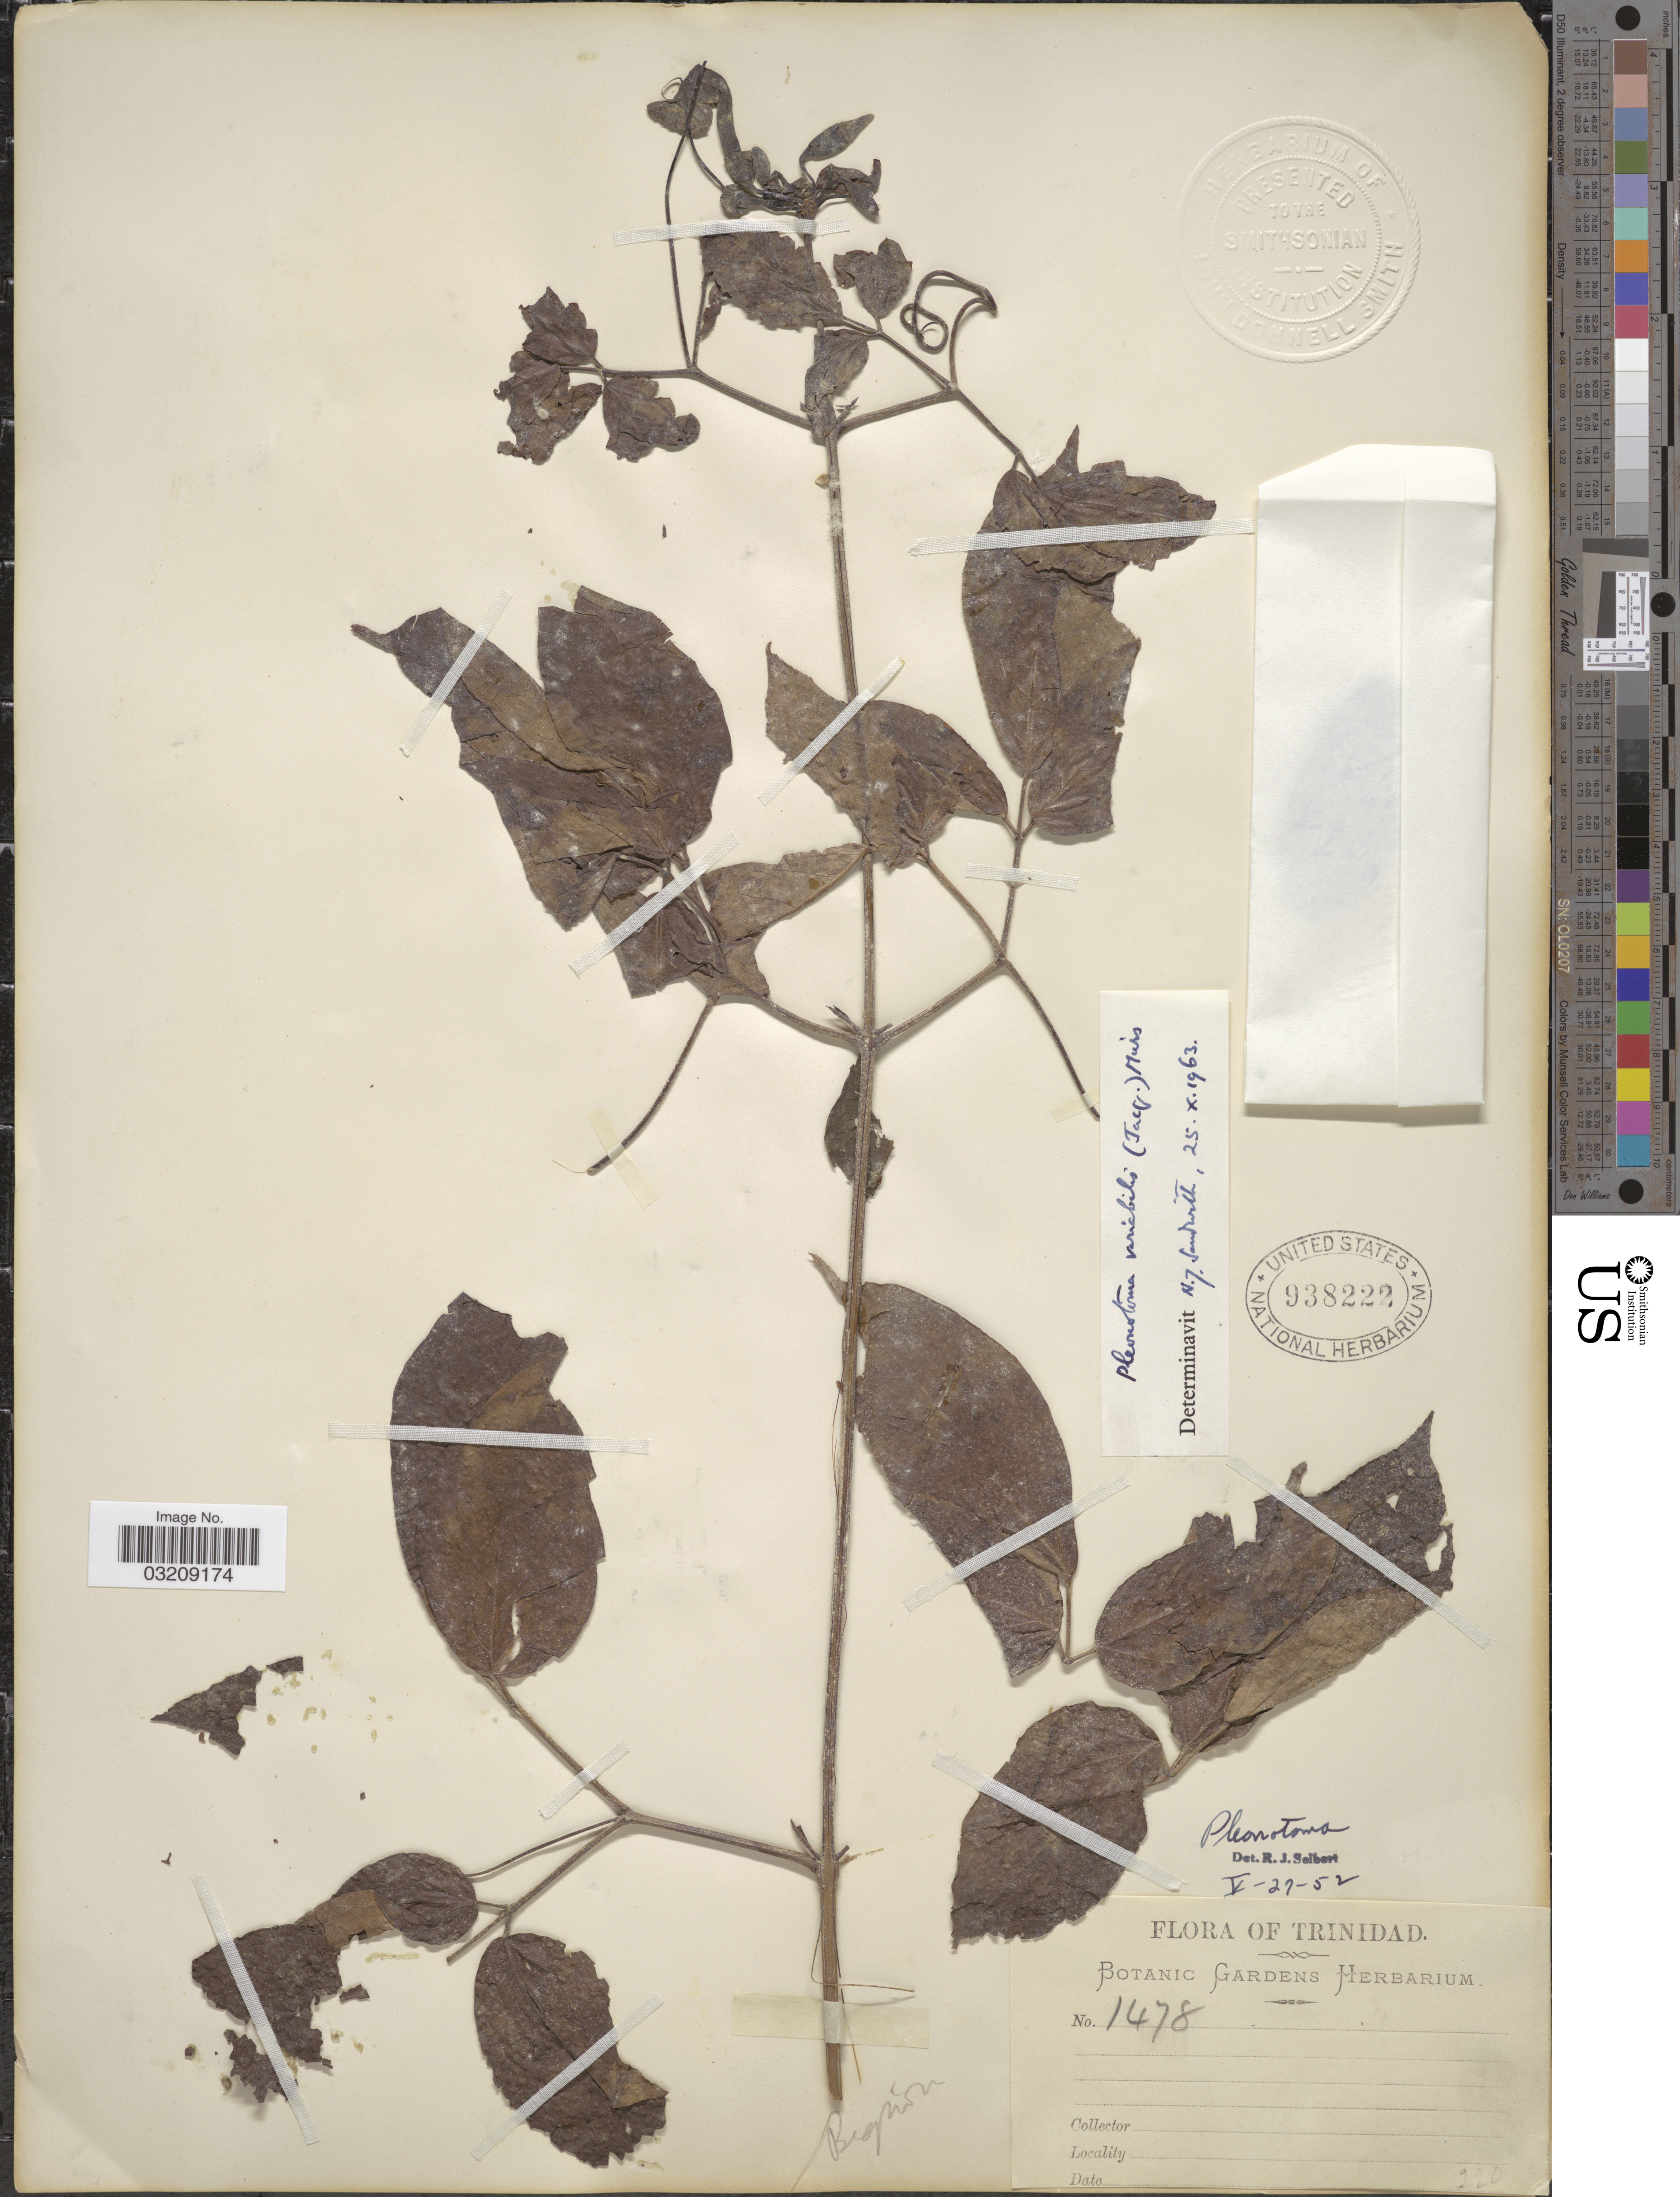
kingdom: Plantae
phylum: Tracheophyta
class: Magnoliopsida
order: Lamiales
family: Bignoniaceae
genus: Pleonotoma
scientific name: Pleonotoma variabilis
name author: (Jacq.) Miers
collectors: ex herb. Botanic Gardens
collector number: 1478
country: Trinidad and Tobago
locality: Trinidad.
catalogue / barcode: US 938222